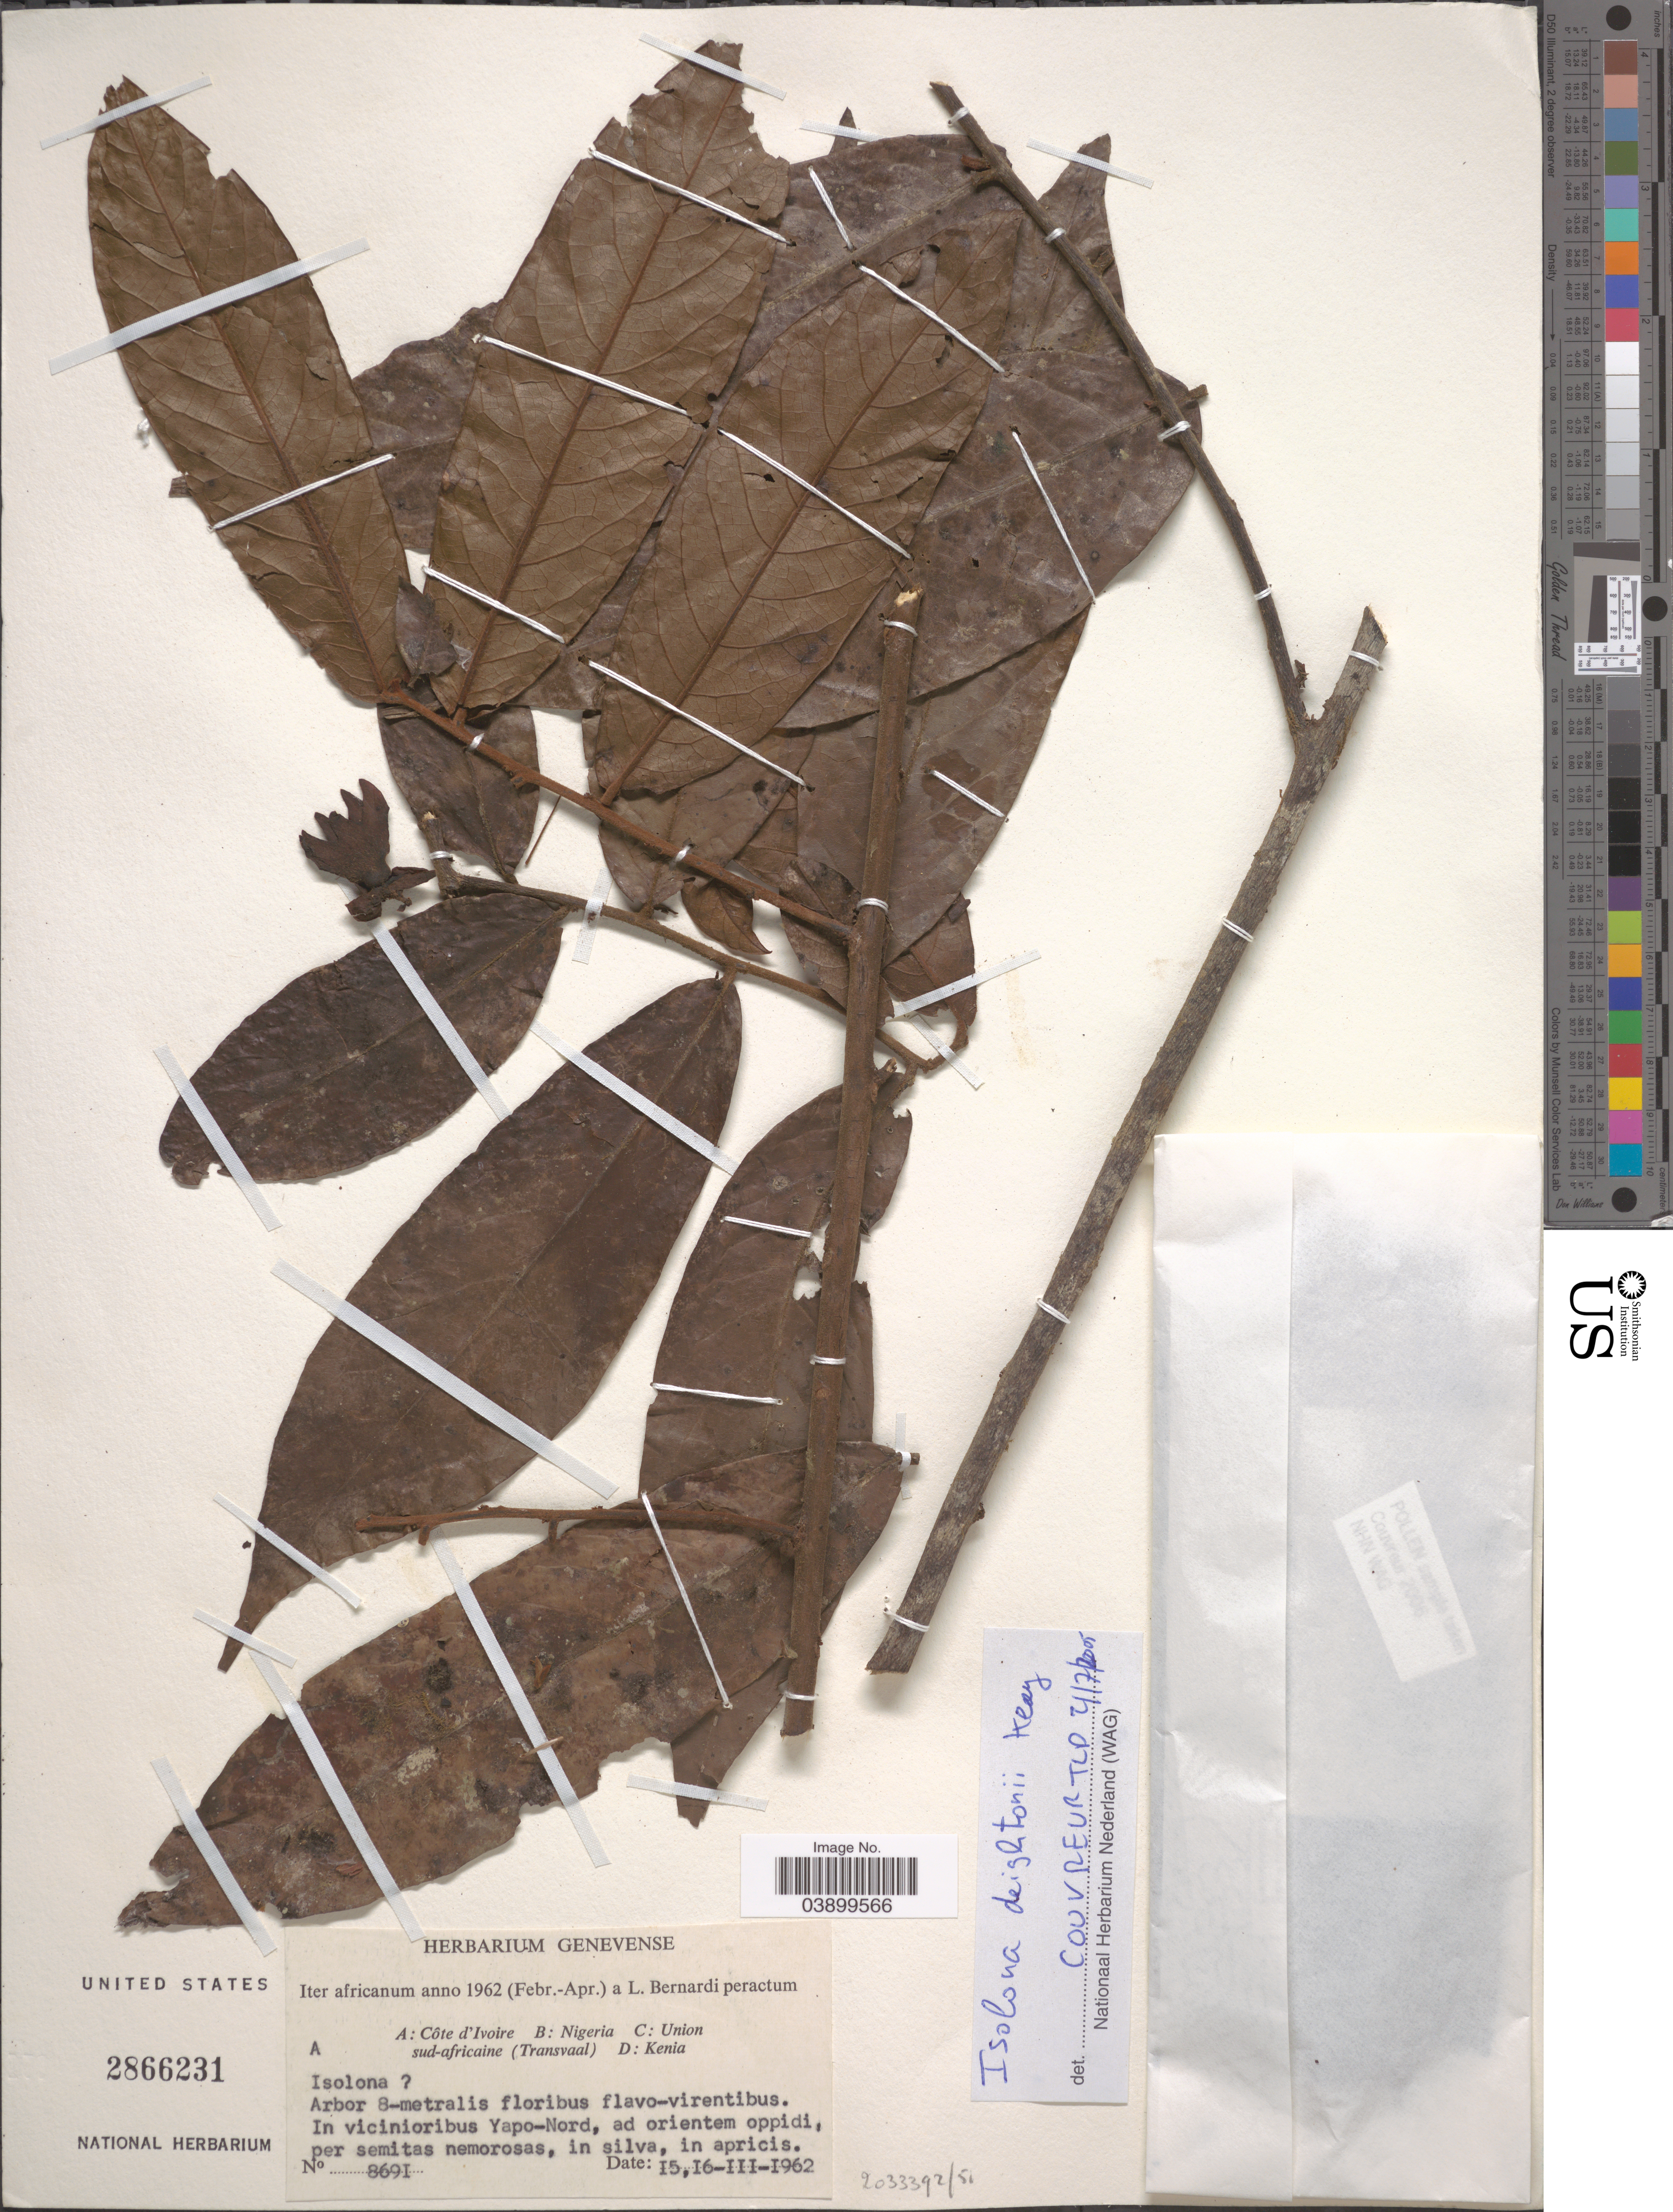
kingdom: Plantae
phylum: Tracheophyta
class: Magnoliopsida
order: Magnoliales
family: Annonaceae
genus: Isolona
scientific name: Isolona deightonii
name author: Keay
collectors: L. Bernardi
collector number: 8691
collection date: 1962-03-15/1962-03-16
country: Ivory Coast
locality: Côte d'Ivoire. In vicinioribus Yapo-Nord, ad orientem oppidi, per semitas nemorosas, in silva, in apricis.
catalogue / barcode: US 2866231